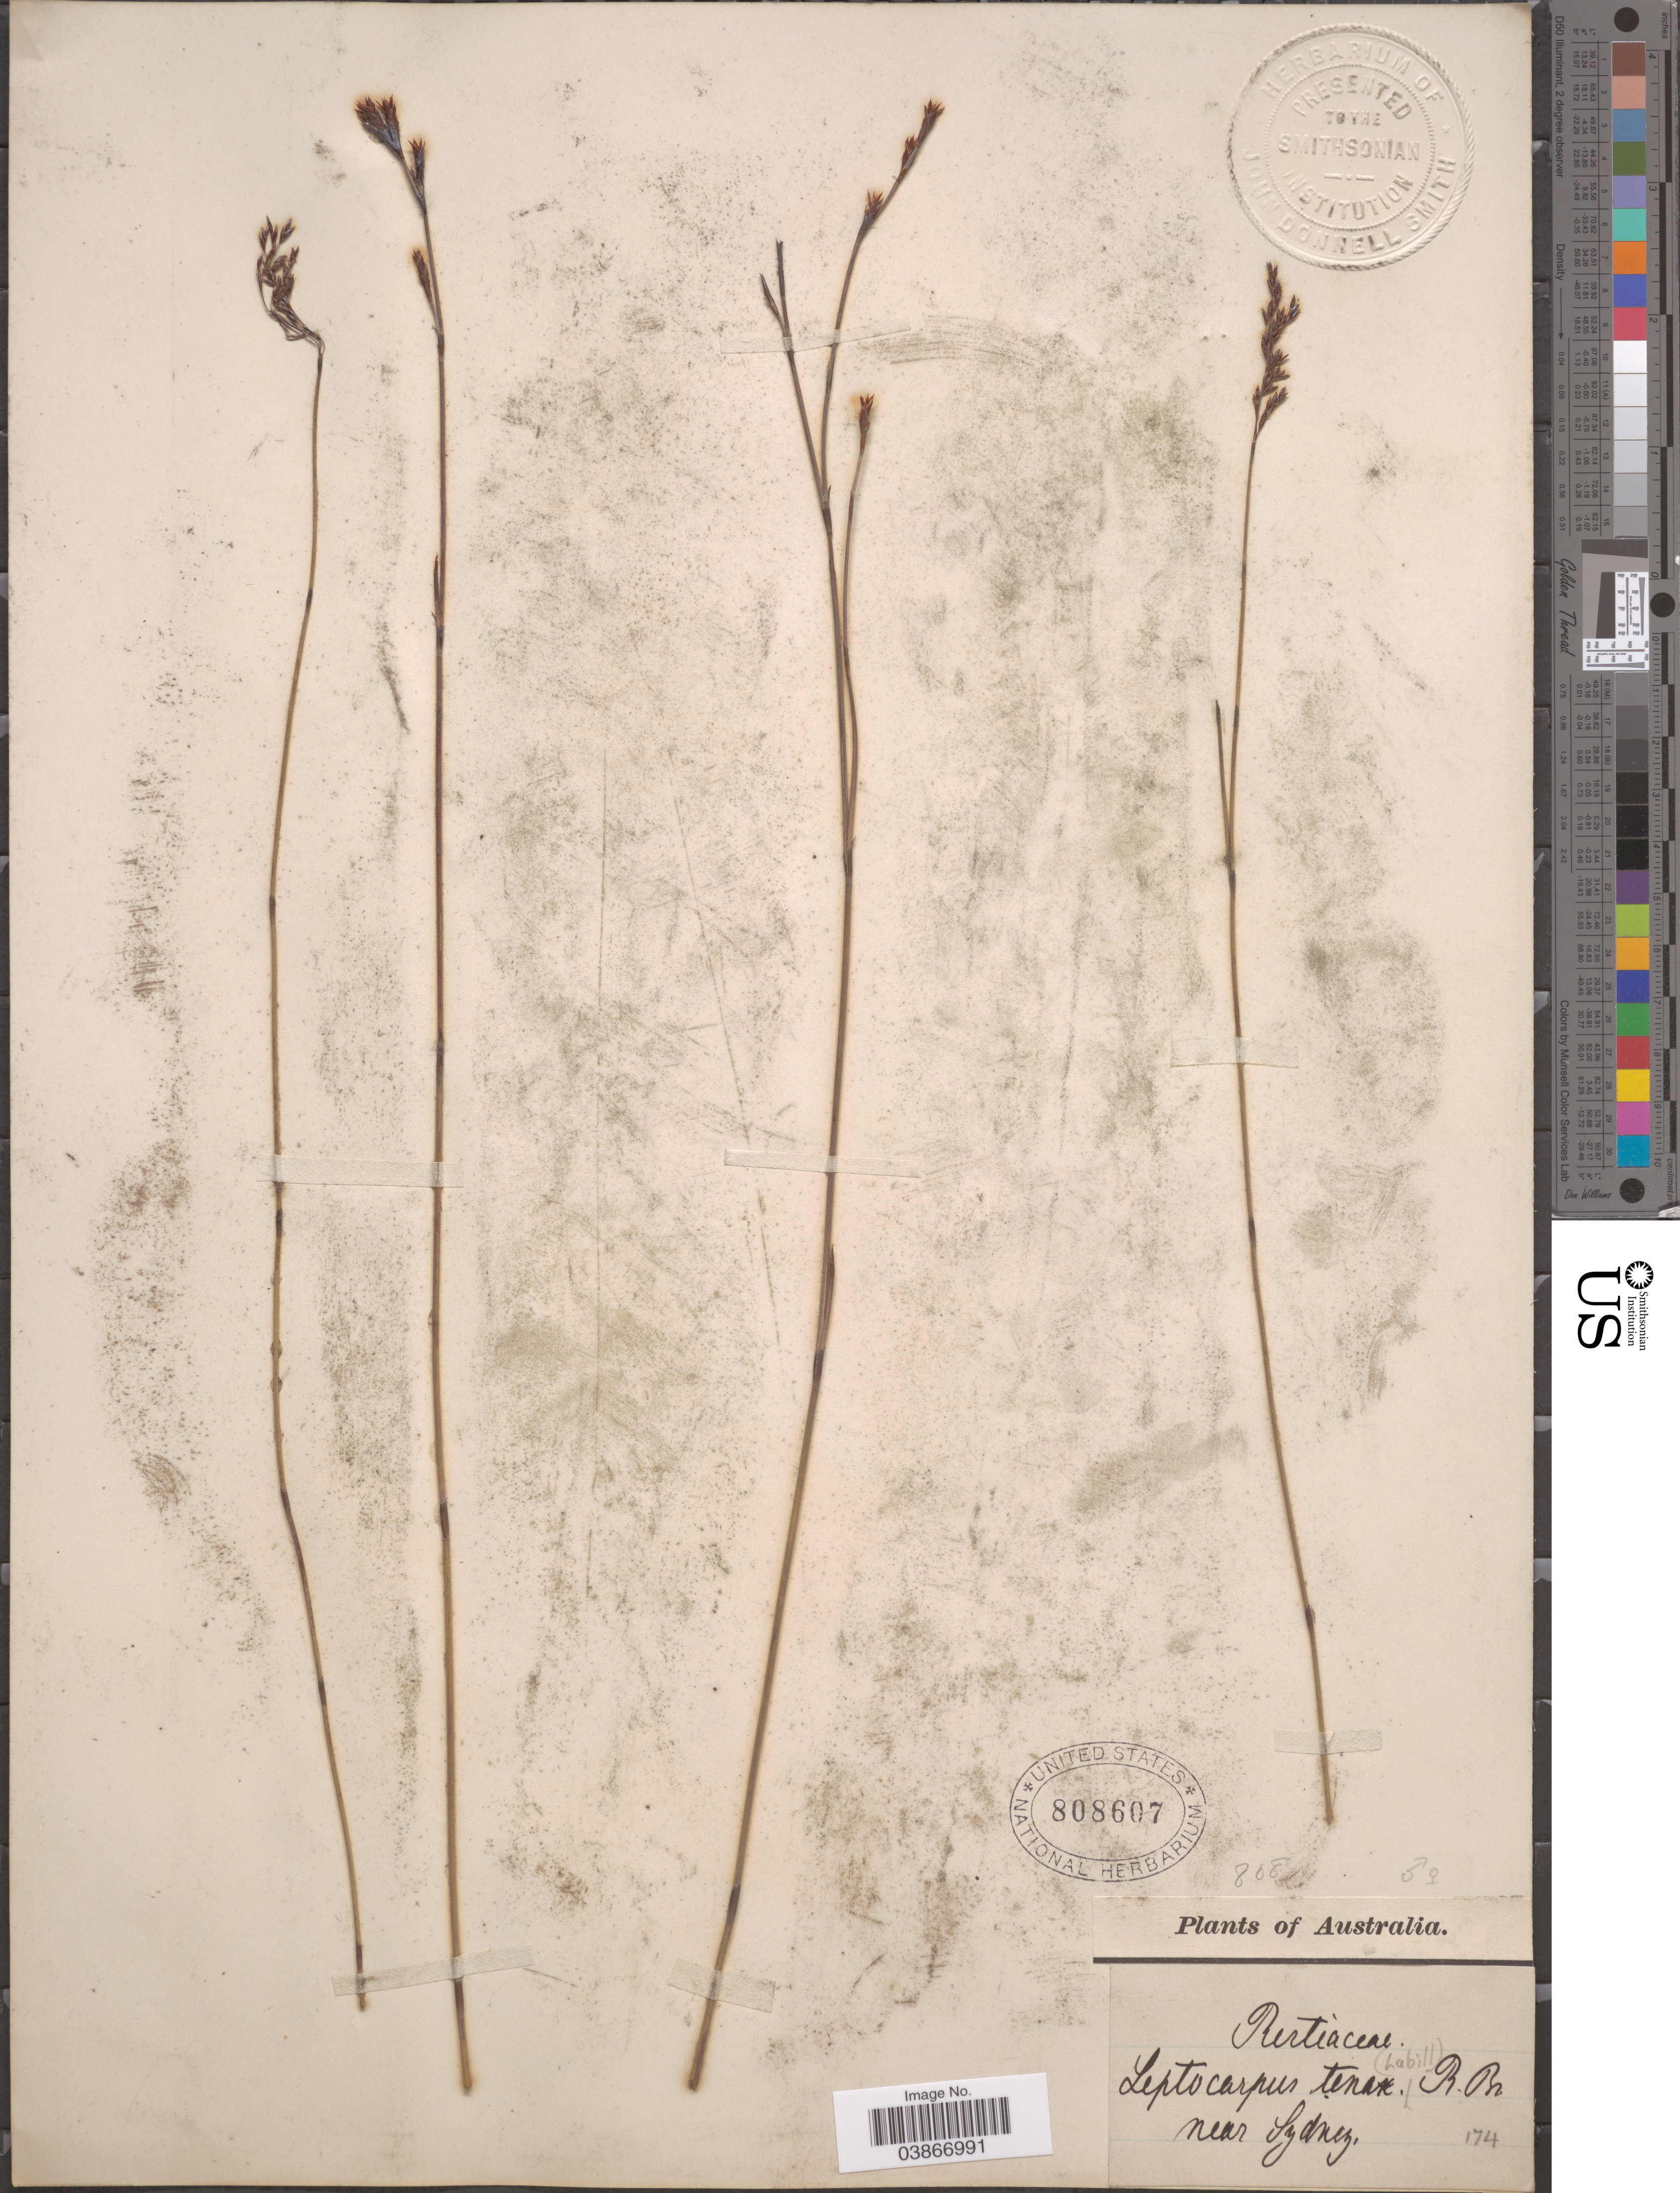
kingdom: Plantae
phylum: Tracheophyta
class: Liliopsida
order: Poales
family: Restionaceae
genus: Leptocarpus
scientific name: Leptocarpus tenax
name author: (Labill.) R. Br.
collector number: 174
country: Australia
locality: Near Sydney.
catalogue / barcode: US 808607